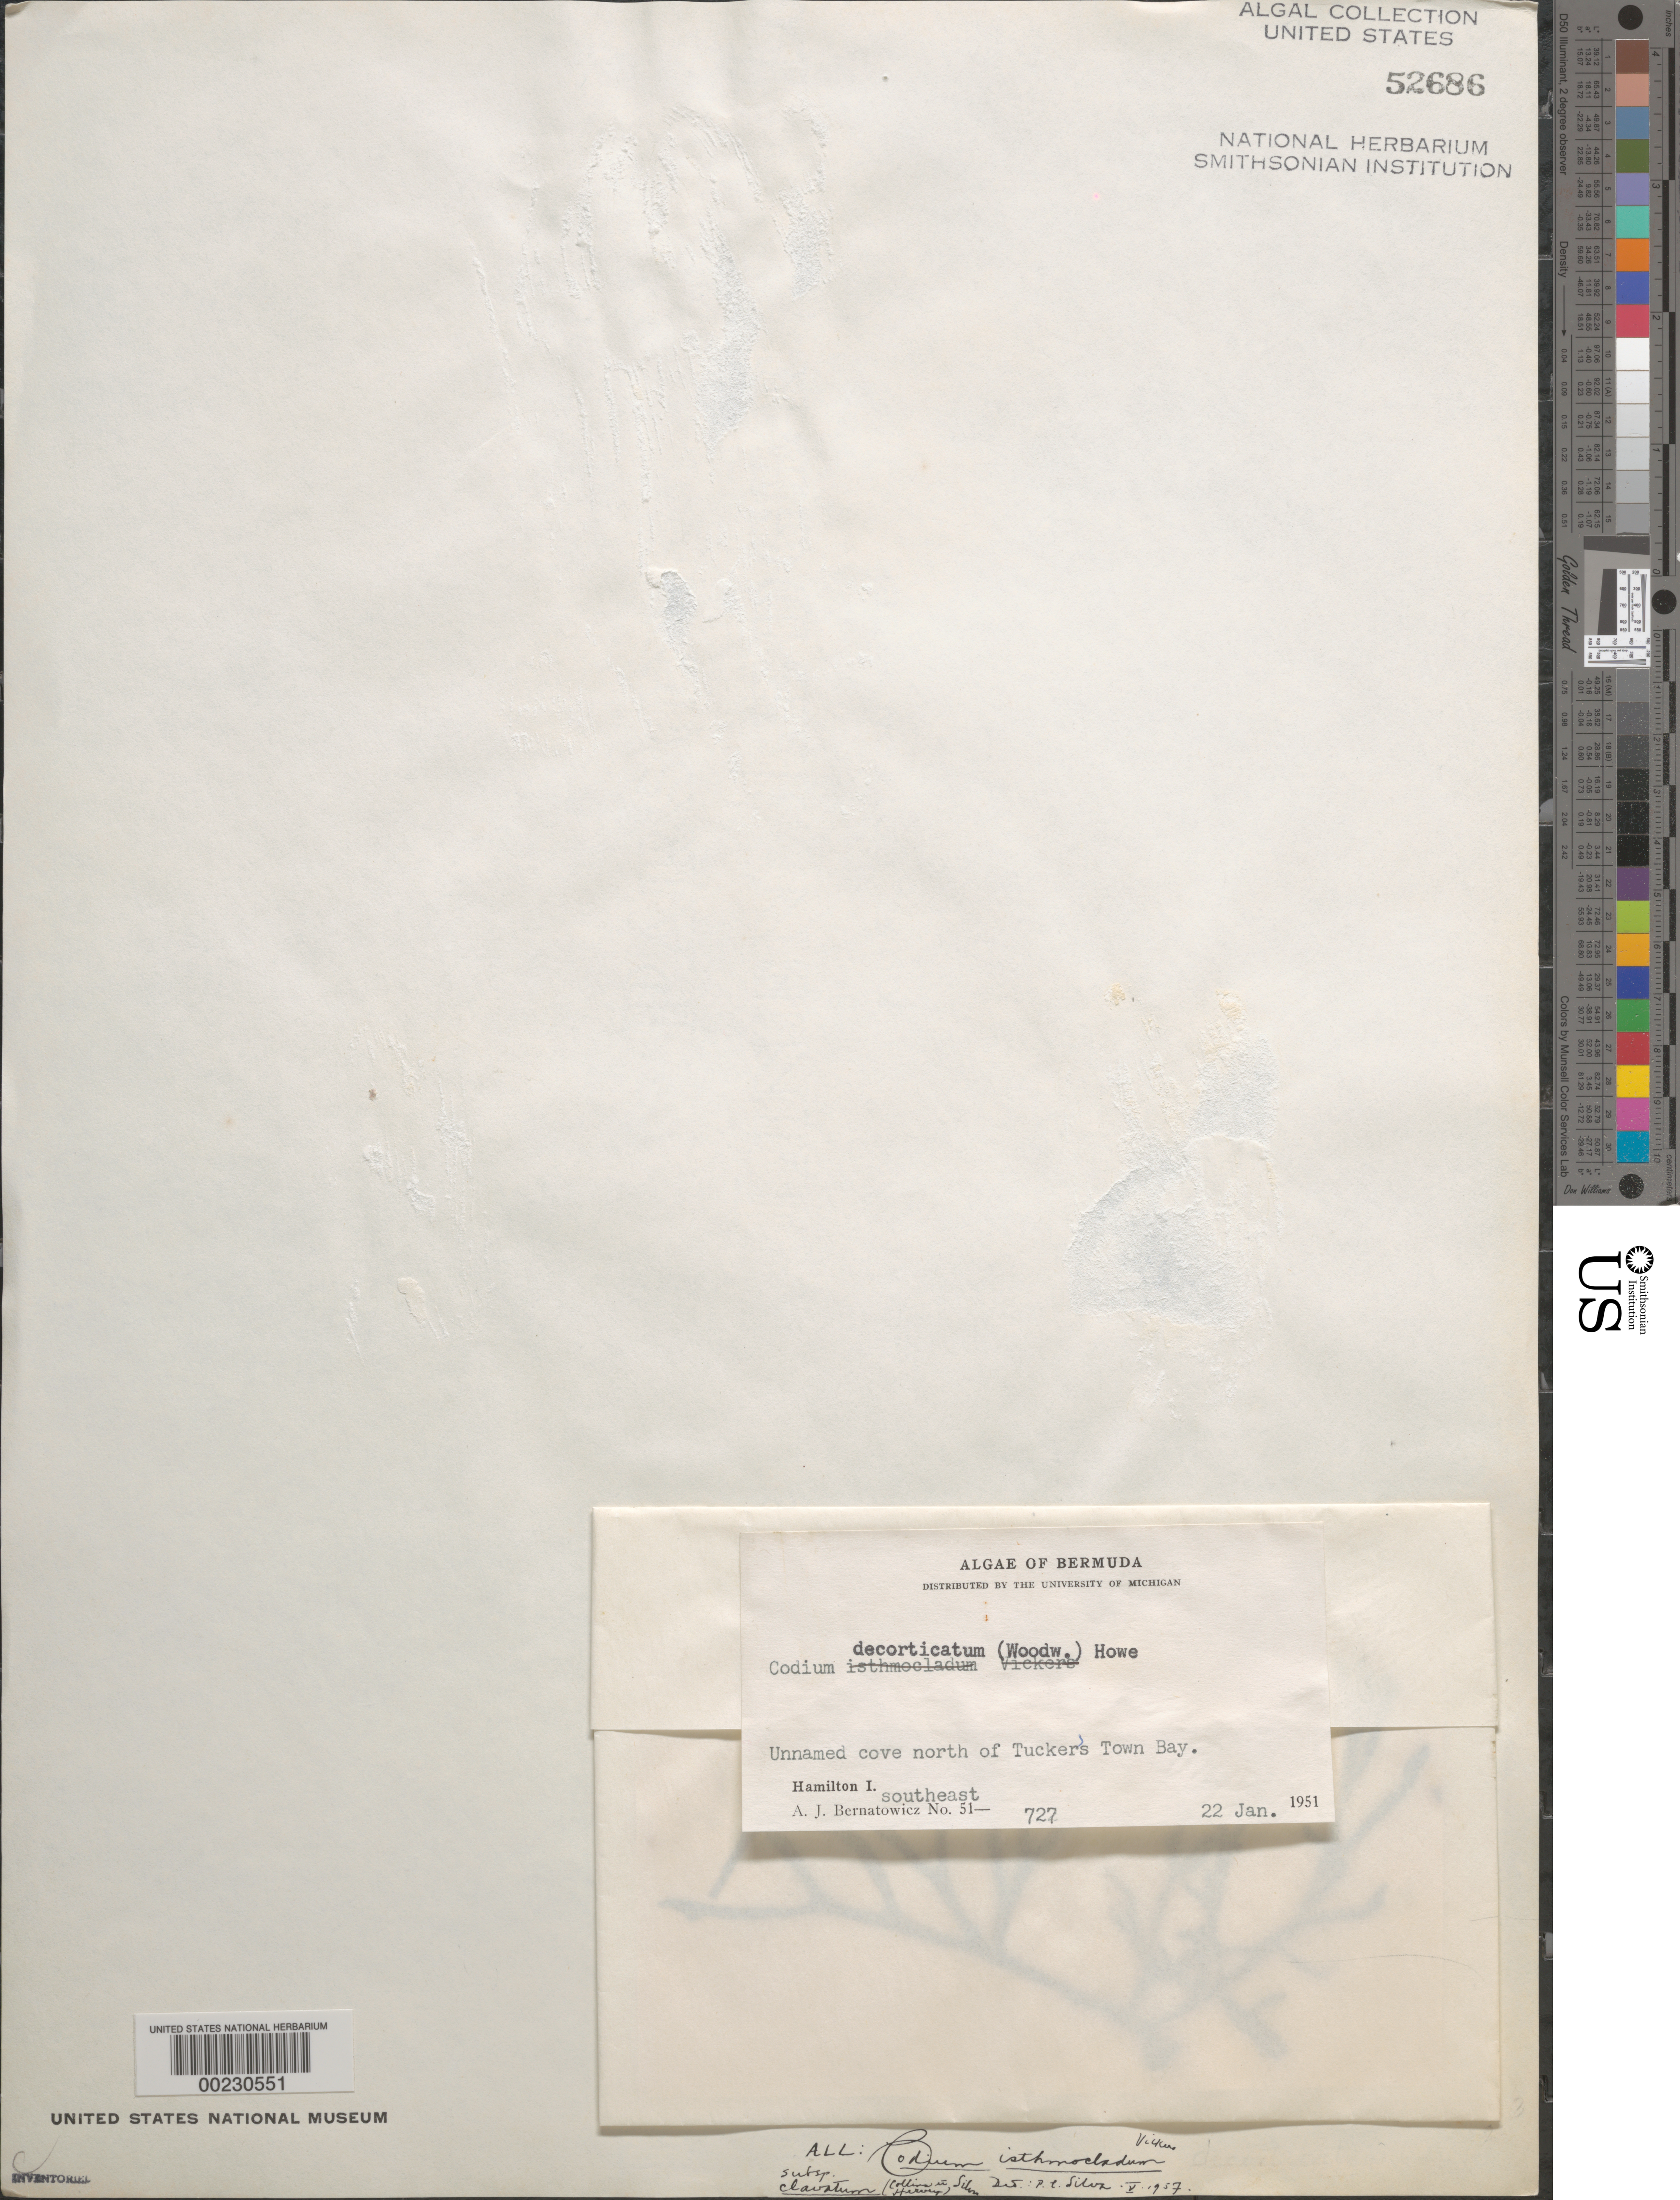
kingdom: Plantae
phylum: Chlorophyta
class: Ulvophyceae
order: Bryopsidales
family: Codiaceae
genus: Codium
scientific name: Codium isthmocladum subsp. clavatum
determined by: Silva, P. C.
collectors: A. Bernatowicz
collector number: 51-727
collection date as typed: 22 Jan 1951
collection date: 1951-01-22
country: Bermuda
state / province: Saint George's (parish)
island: Bermuda Island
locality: Harrington Sound, Cove north of Tucker's Town Bay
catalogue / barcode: US 52686